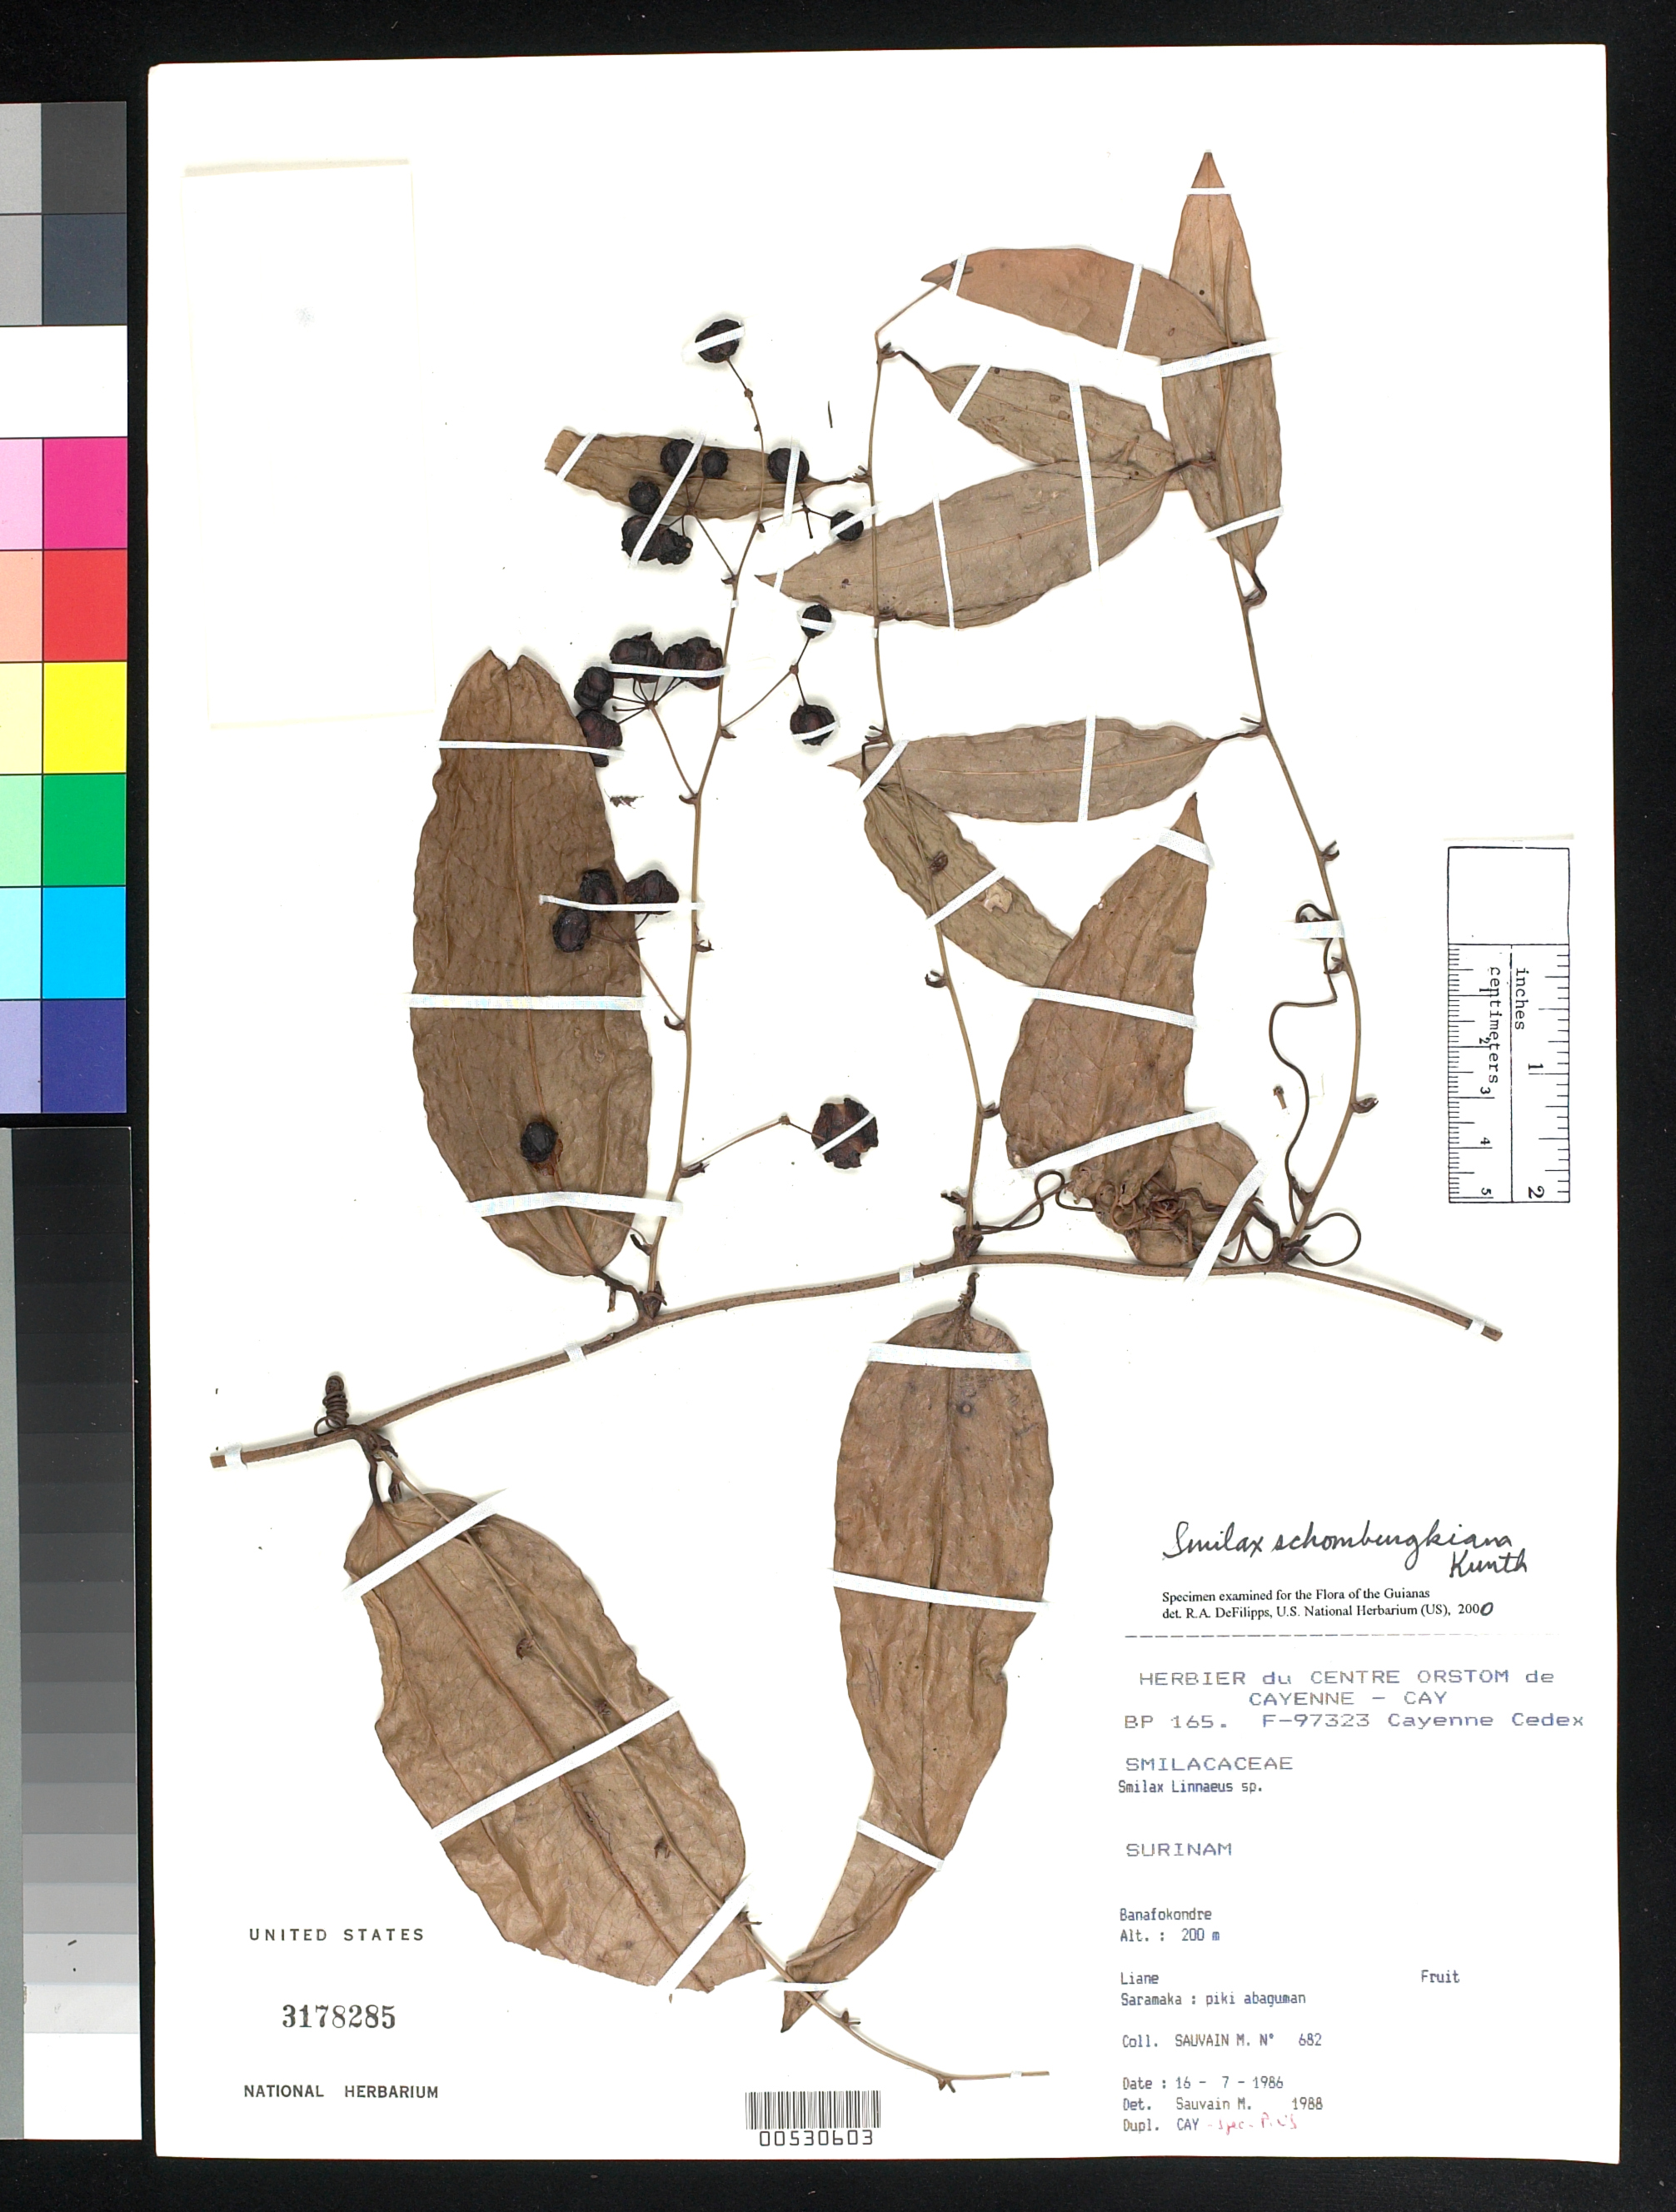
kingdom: Plantae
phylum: Tracheophyta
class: Liliopsida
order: Liliales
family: Smilacaceae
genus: Smilax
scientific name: Smilax schomburgkiana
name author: Kunth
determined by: DeFilipps, R. A.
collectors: M. Sauvain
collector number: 682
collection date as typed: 16-Jul-86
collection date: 1986-07-16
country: Suriname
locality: Banafokondre, SURINAMEe R.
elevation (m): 200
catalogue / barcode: US 3178285